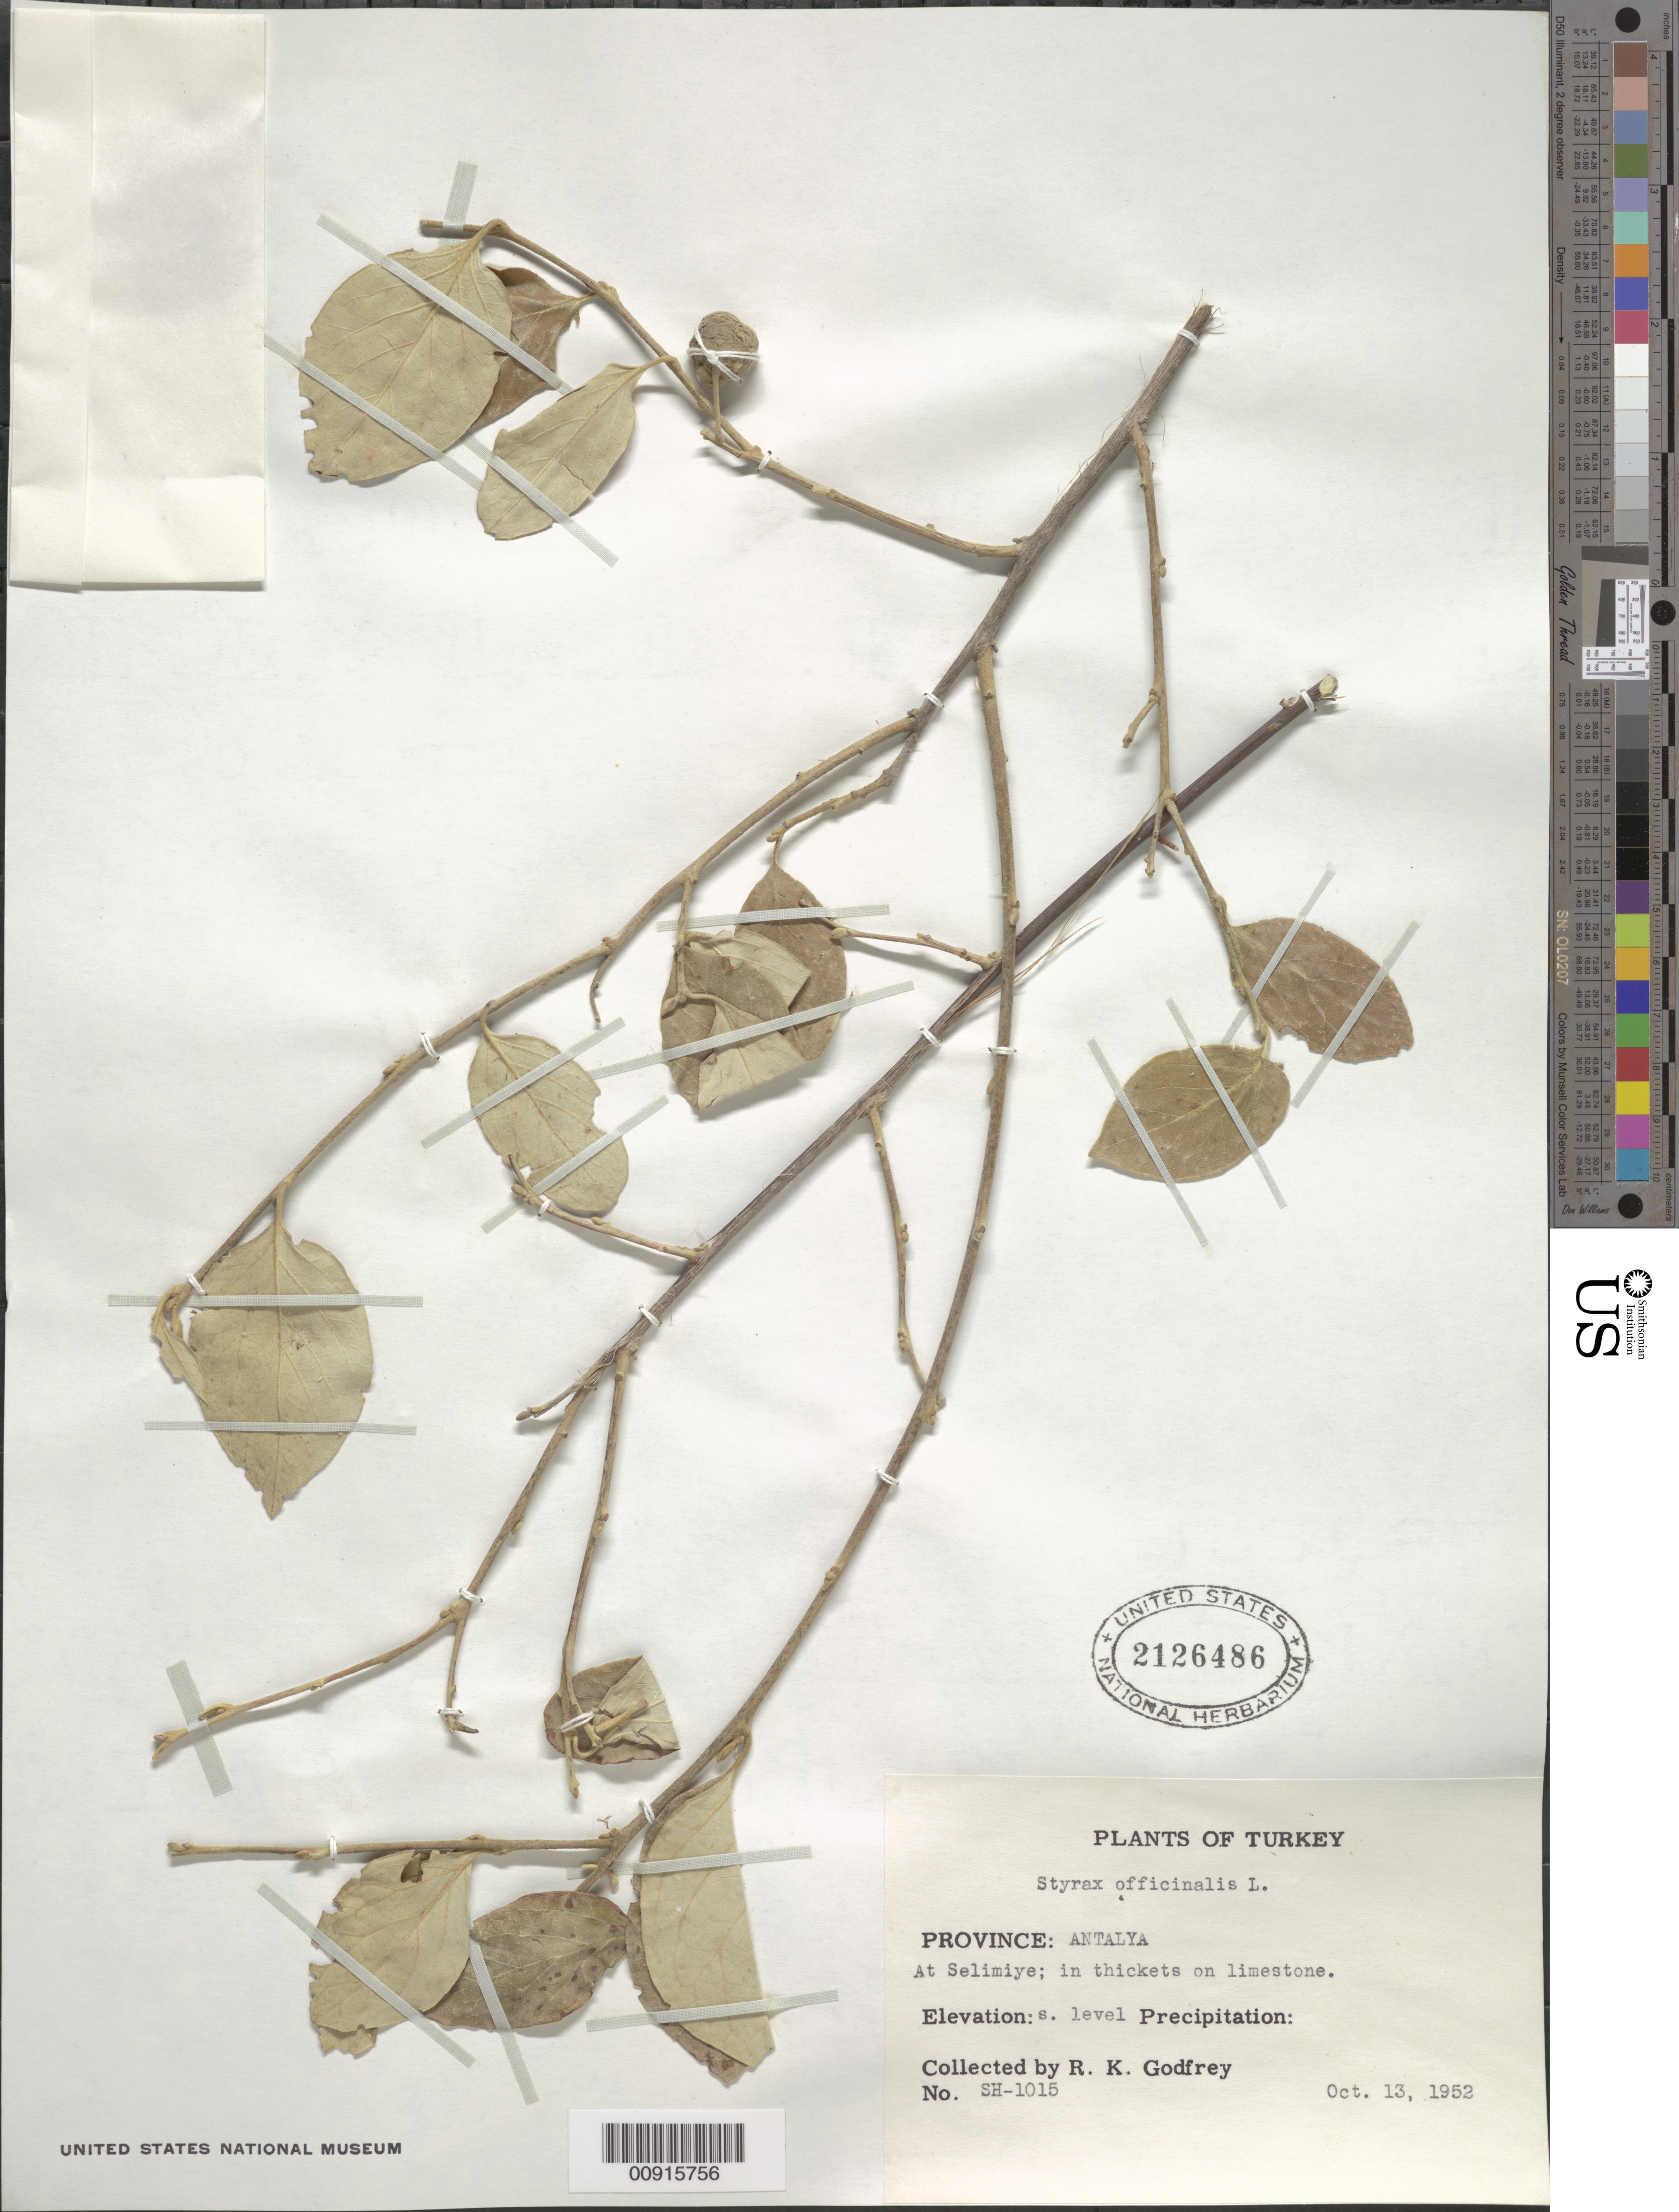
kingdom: Plantae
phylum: Tracheophyta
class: Magnoliopsida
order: Ericales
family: Styracaceae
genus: Styrax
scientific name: Styrax officinalis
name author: L.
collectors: R. K. Godfrey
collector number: SH 1015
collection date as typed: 13 Oct 1952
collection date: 1952-10-13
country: Turkey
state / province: Antalya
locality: At Selimiye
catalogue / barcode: US 2126486